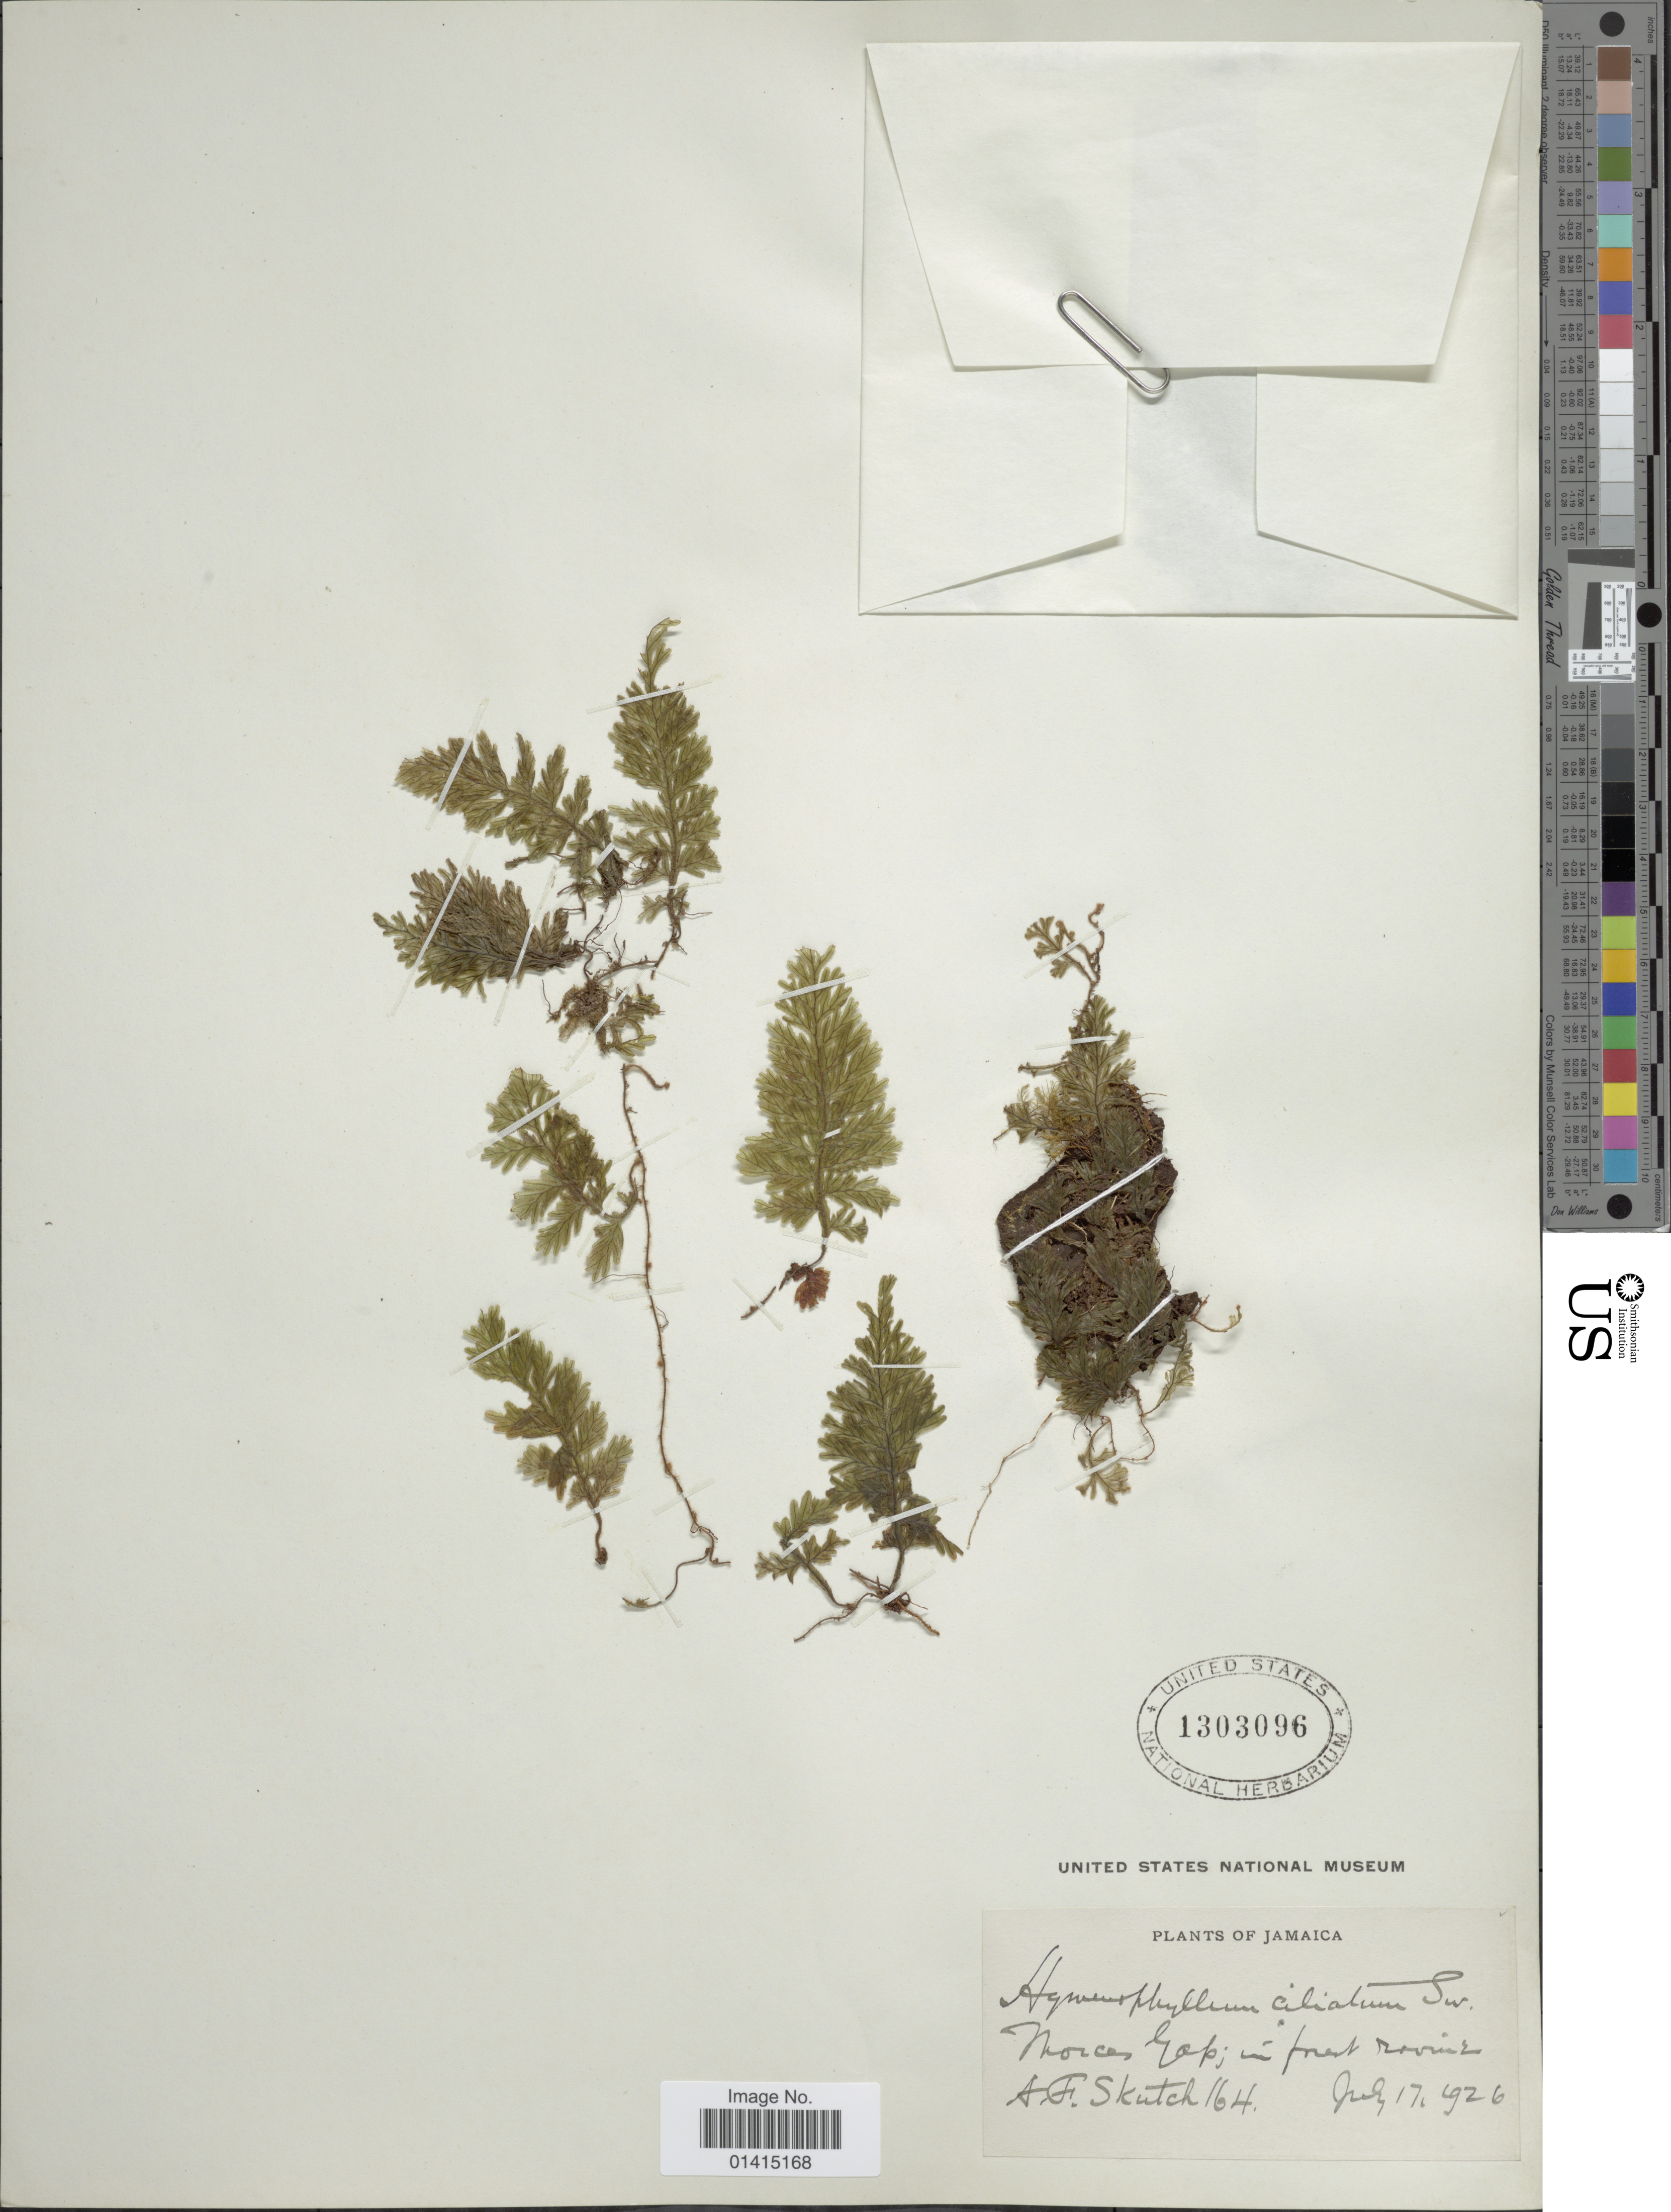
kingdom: Plantae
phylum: Tracheophyta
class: Polypodiopsida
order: Hymenophyllales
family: Hymenophyllaceae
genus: Hymenophyllum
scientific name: Hymenophyllum hirsutum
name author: (L.) Sw.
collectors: A. F. Skutch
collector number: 164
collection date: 1926-07-17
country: Jamaica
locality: Morce's Gap, in forest ravine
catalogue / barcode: US 1303096